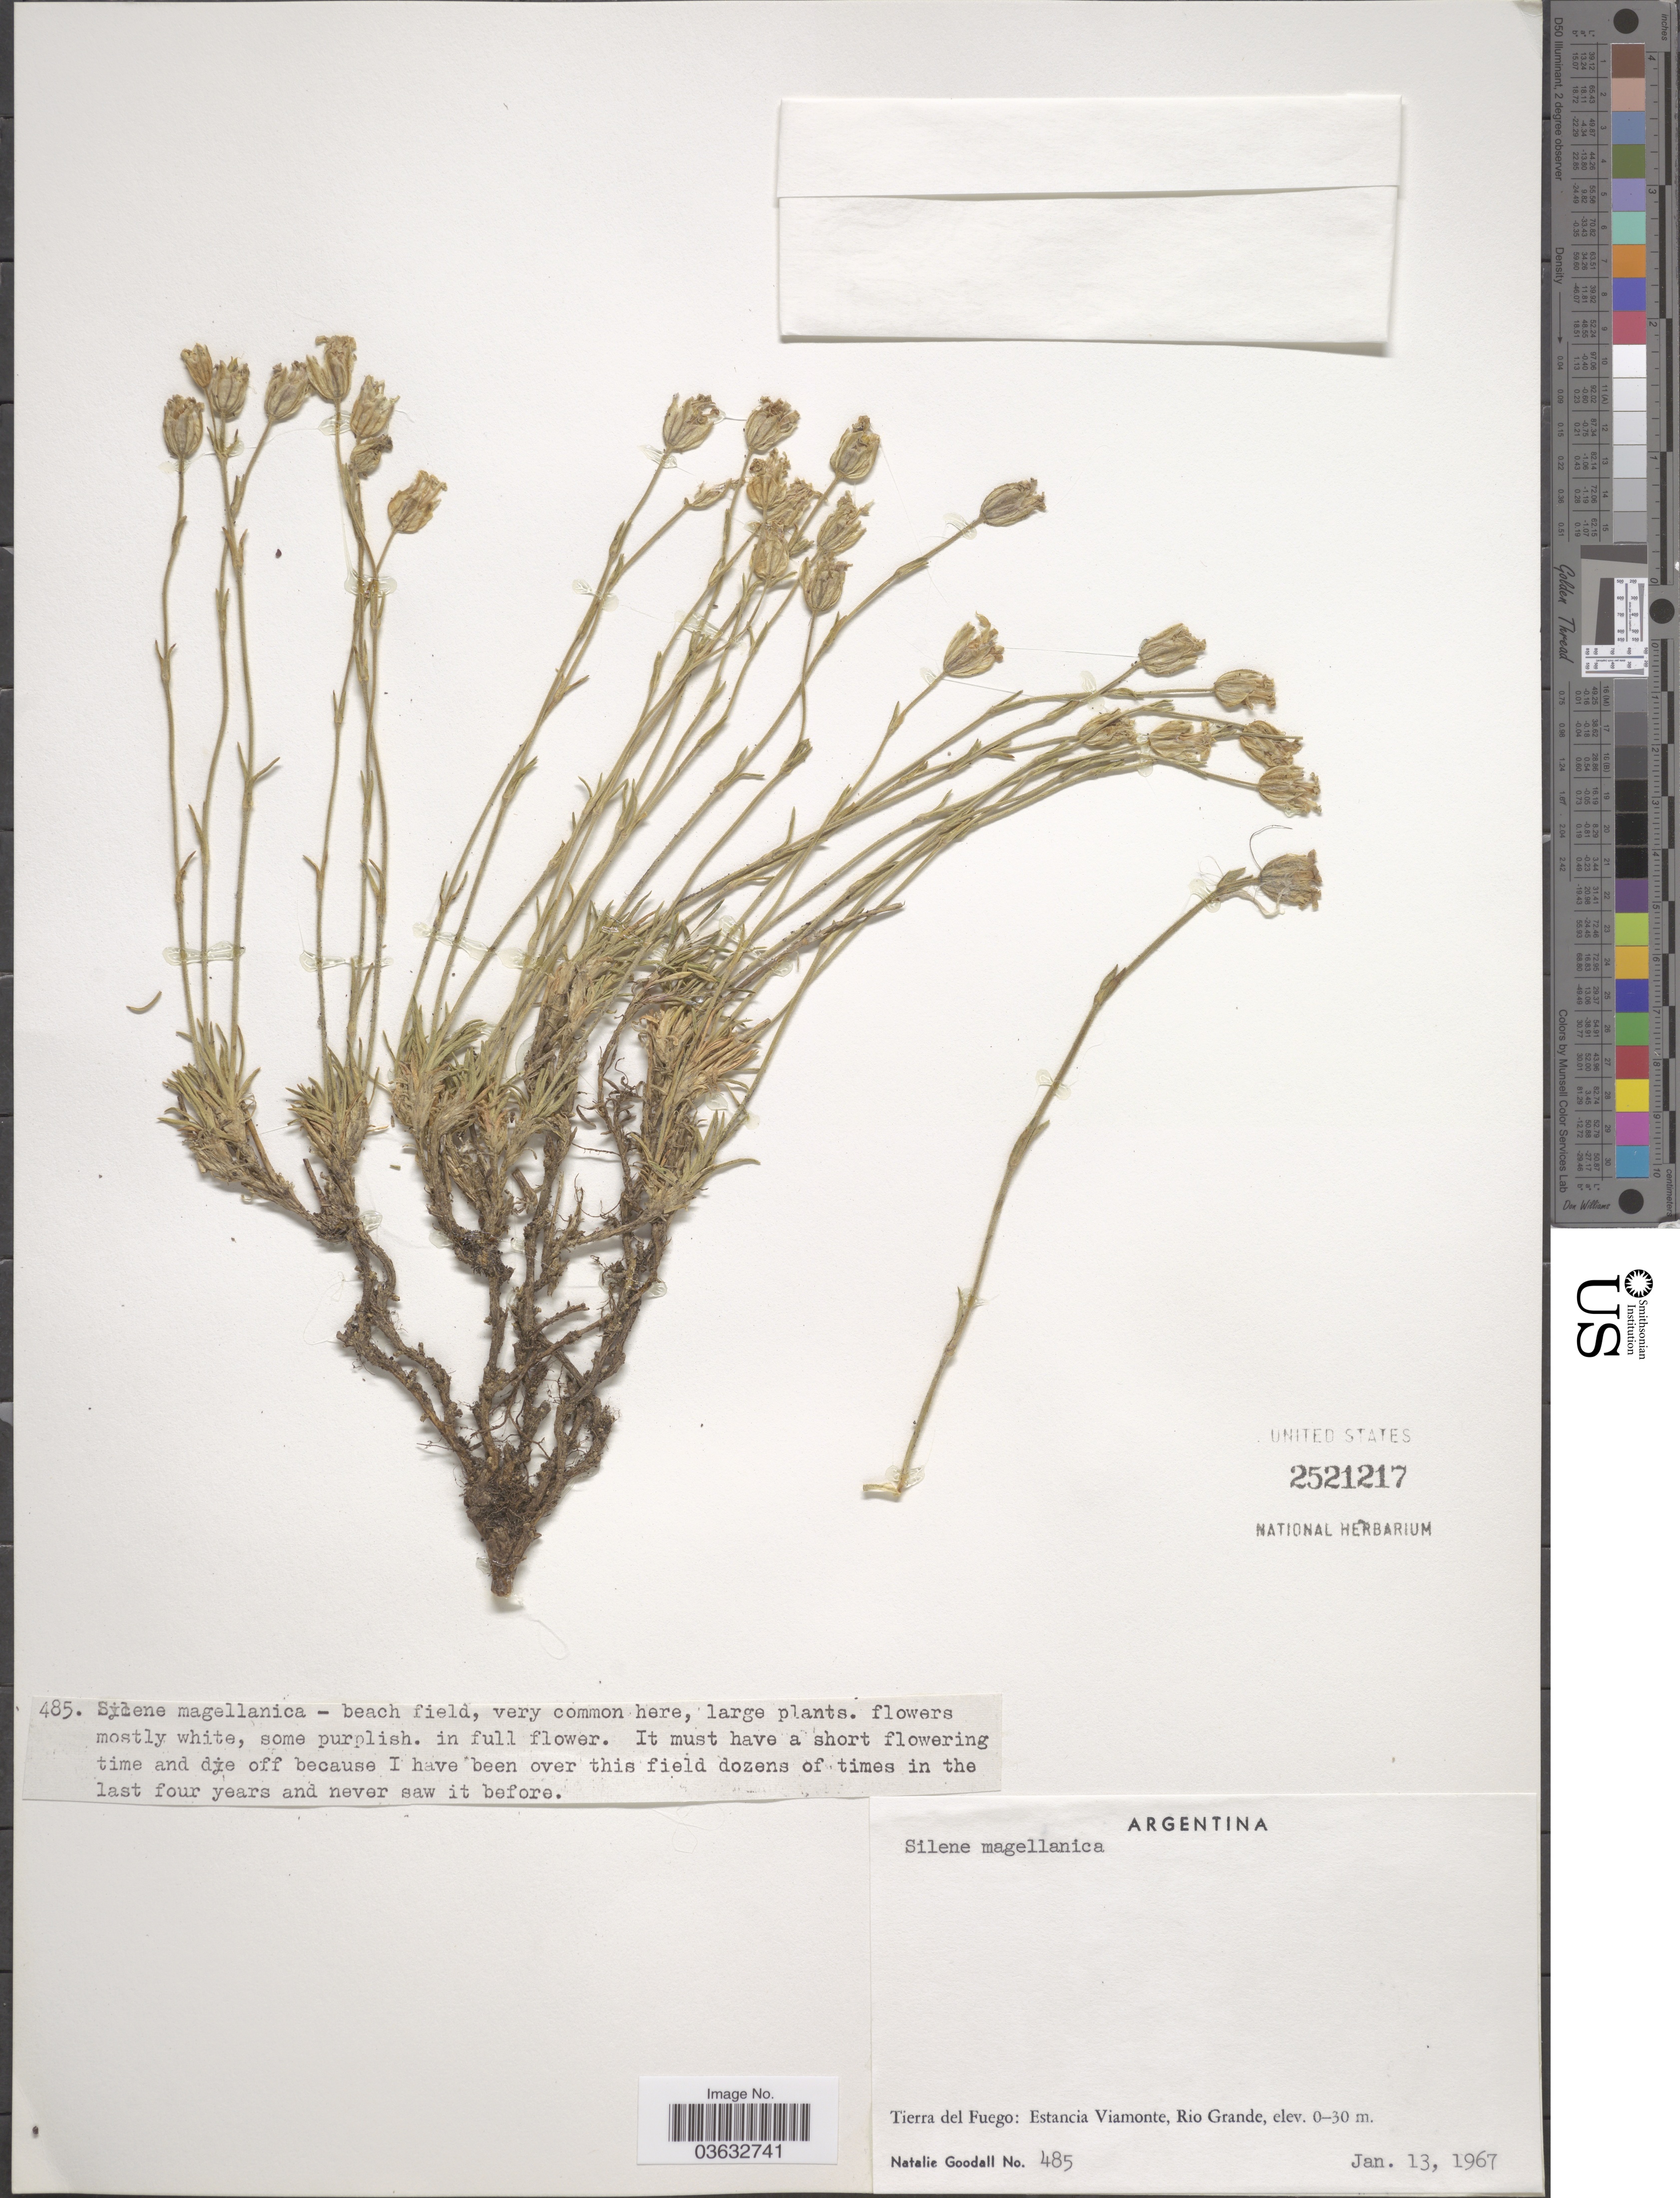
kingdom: Plantae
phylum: Tracheophyta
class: Magnoliopsida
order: Caryophyllales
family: Caryophyllaceae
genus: Silene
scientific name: Silene magellanica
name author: Bocquet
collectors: N. Goodall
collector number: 485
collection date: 1967-01-13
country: Argentina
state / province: Tierra del Fuego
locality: Estancia Viamonte, Rio Grande.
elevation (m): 0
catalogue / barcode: US 2521217